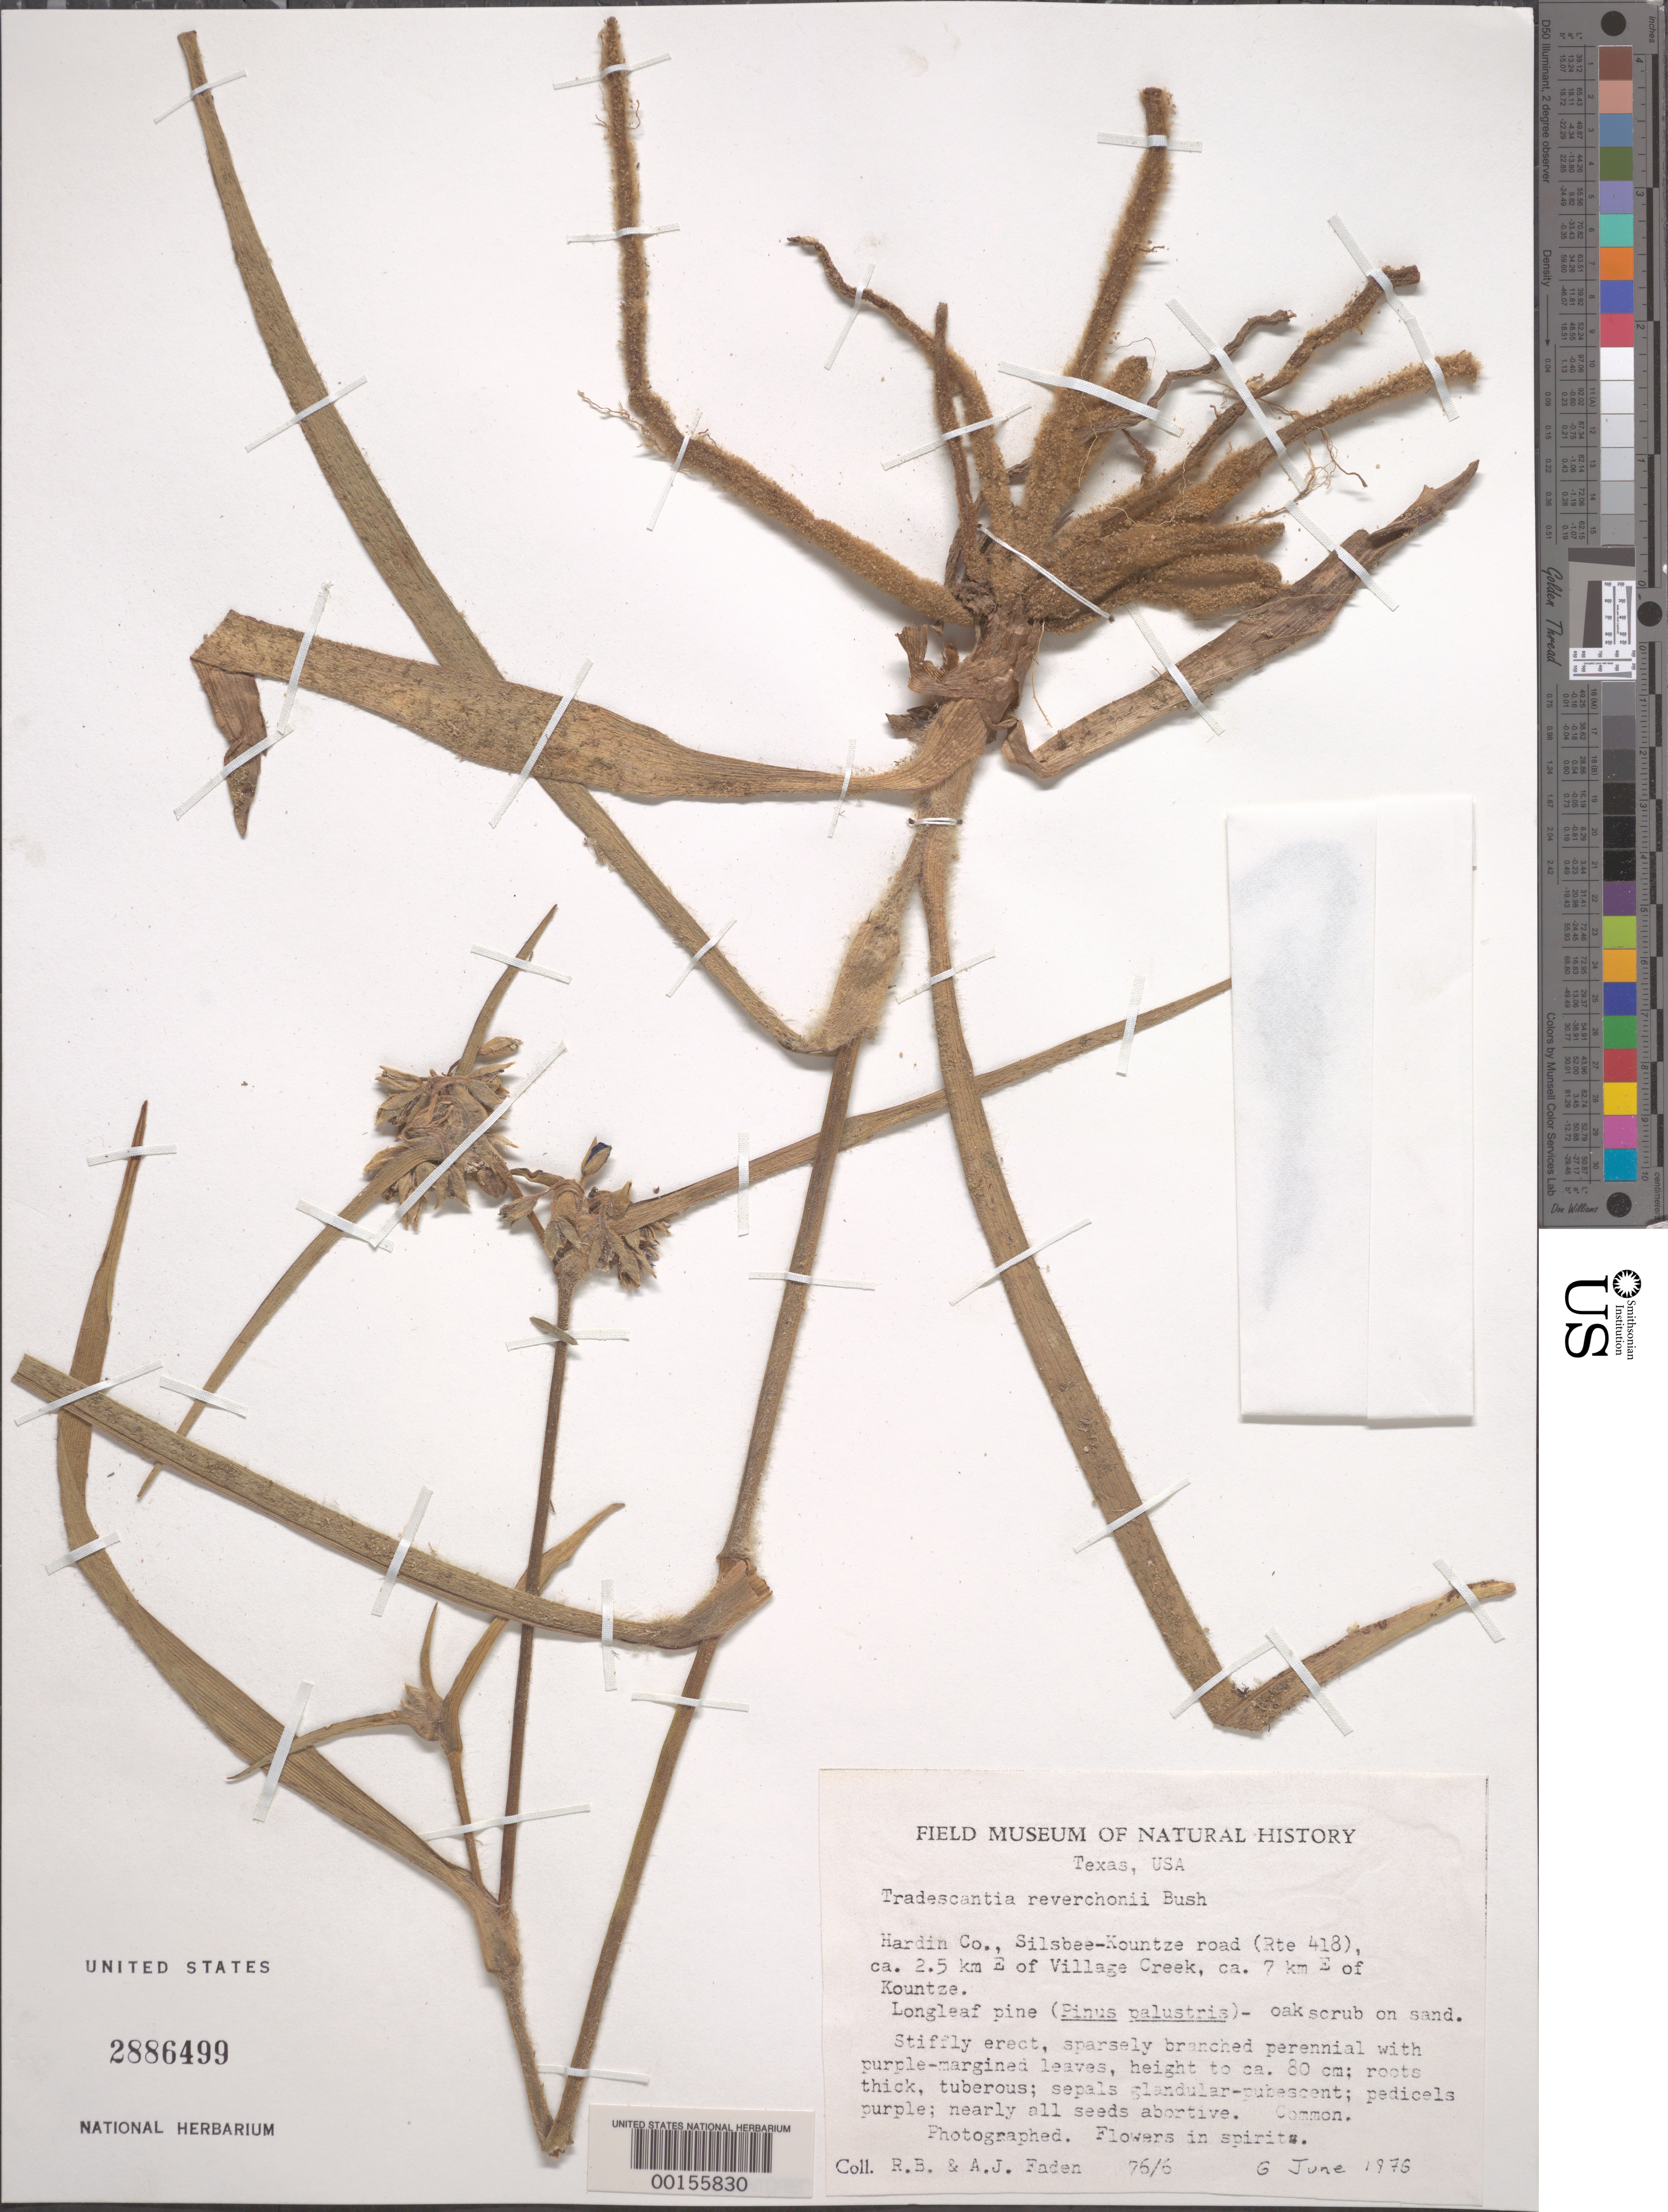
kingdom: Plantae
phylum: Tracheophyta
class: Liliopsida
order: Commelinales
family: Commelinaceae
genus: Tradescantia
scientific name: Tradescantia reverchonii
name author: Bush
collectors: R. B. Faden & A. J. Faden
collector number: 76/6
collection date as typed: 06 Jun 1976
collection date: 1976-06-06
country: United States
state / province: Texas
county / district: Hardin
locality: Silsbee-kountze road, e of village creek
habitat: Pine-oak scrub on sand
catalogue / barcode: US 2886499